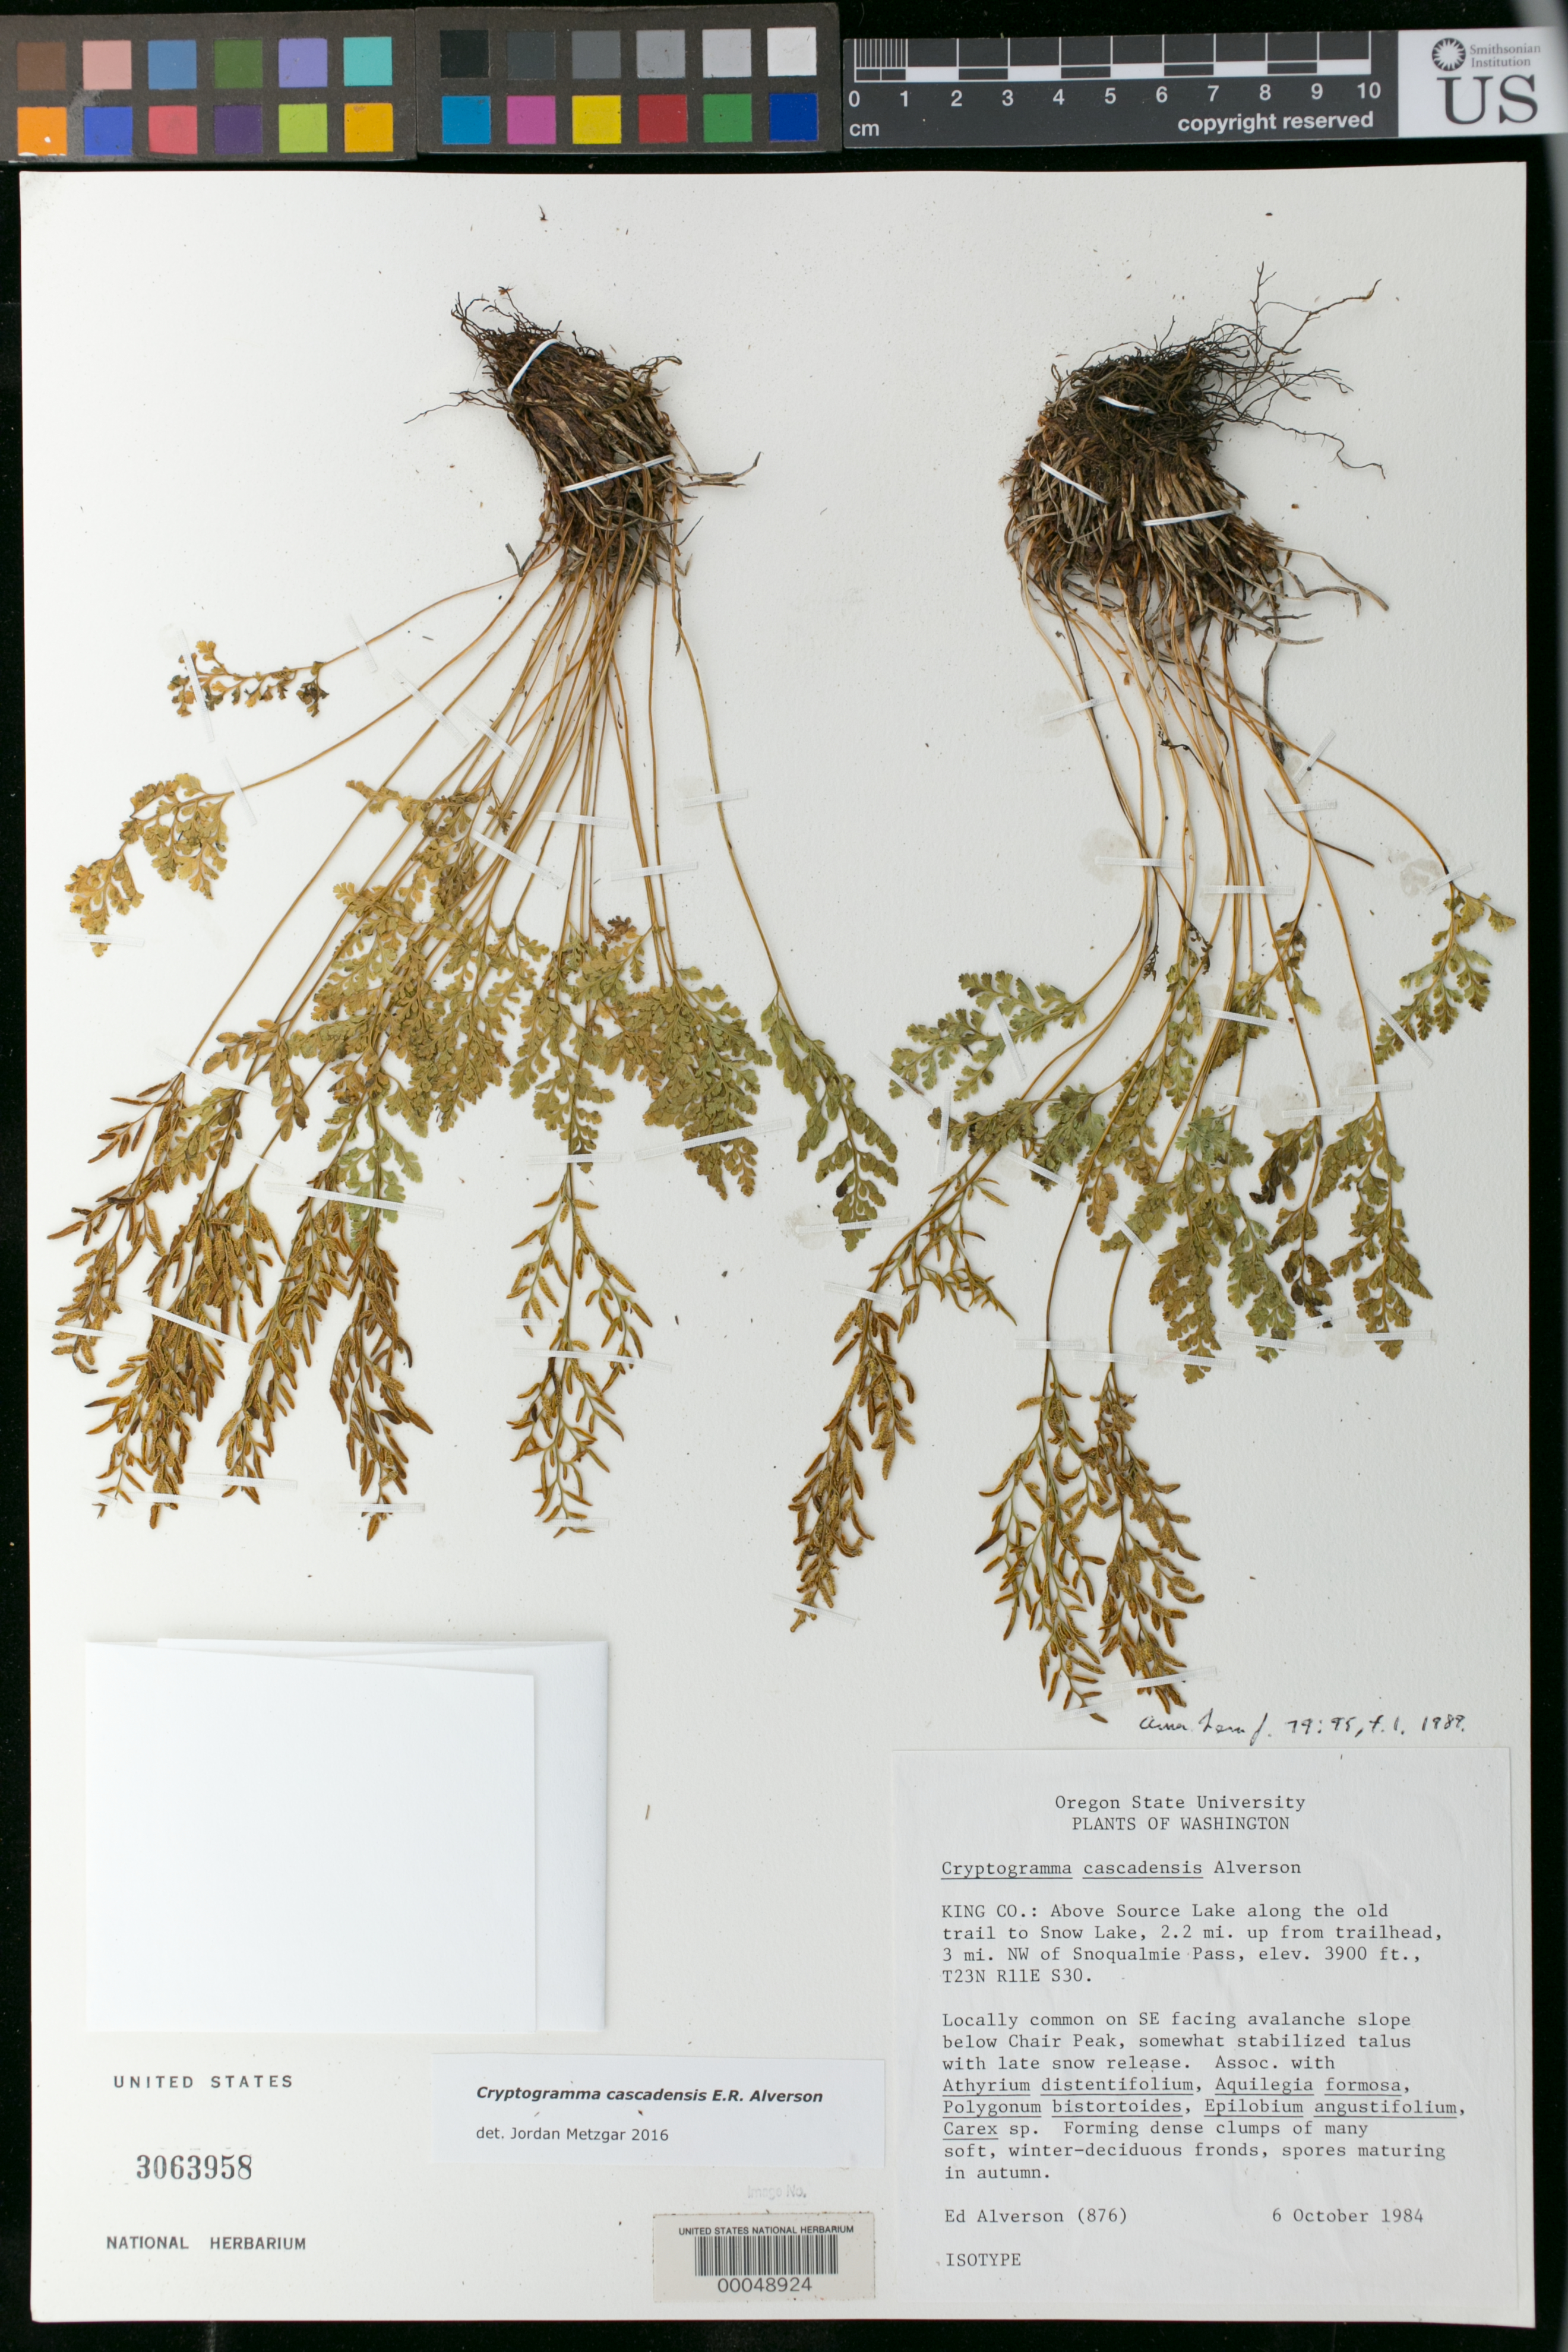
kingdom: Plantae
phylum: Tracheophyta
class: Polypodiopsida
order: Polypodiales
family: Pteridaceae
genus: Cryptogramma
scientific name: Cryptogramma cascadensis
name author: Alverson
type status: Isotype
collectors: E. Alverson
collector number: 876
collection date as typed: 06 Oct 1984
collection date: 1984-10-06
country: United States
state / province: Washington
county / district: King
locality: Above Source Lake along old trail to Snow Lake, 2. 2 mi up from trailhead, 3 mi NW of Snoqualmie Pass.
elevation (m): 1189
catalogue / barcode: US 3063958